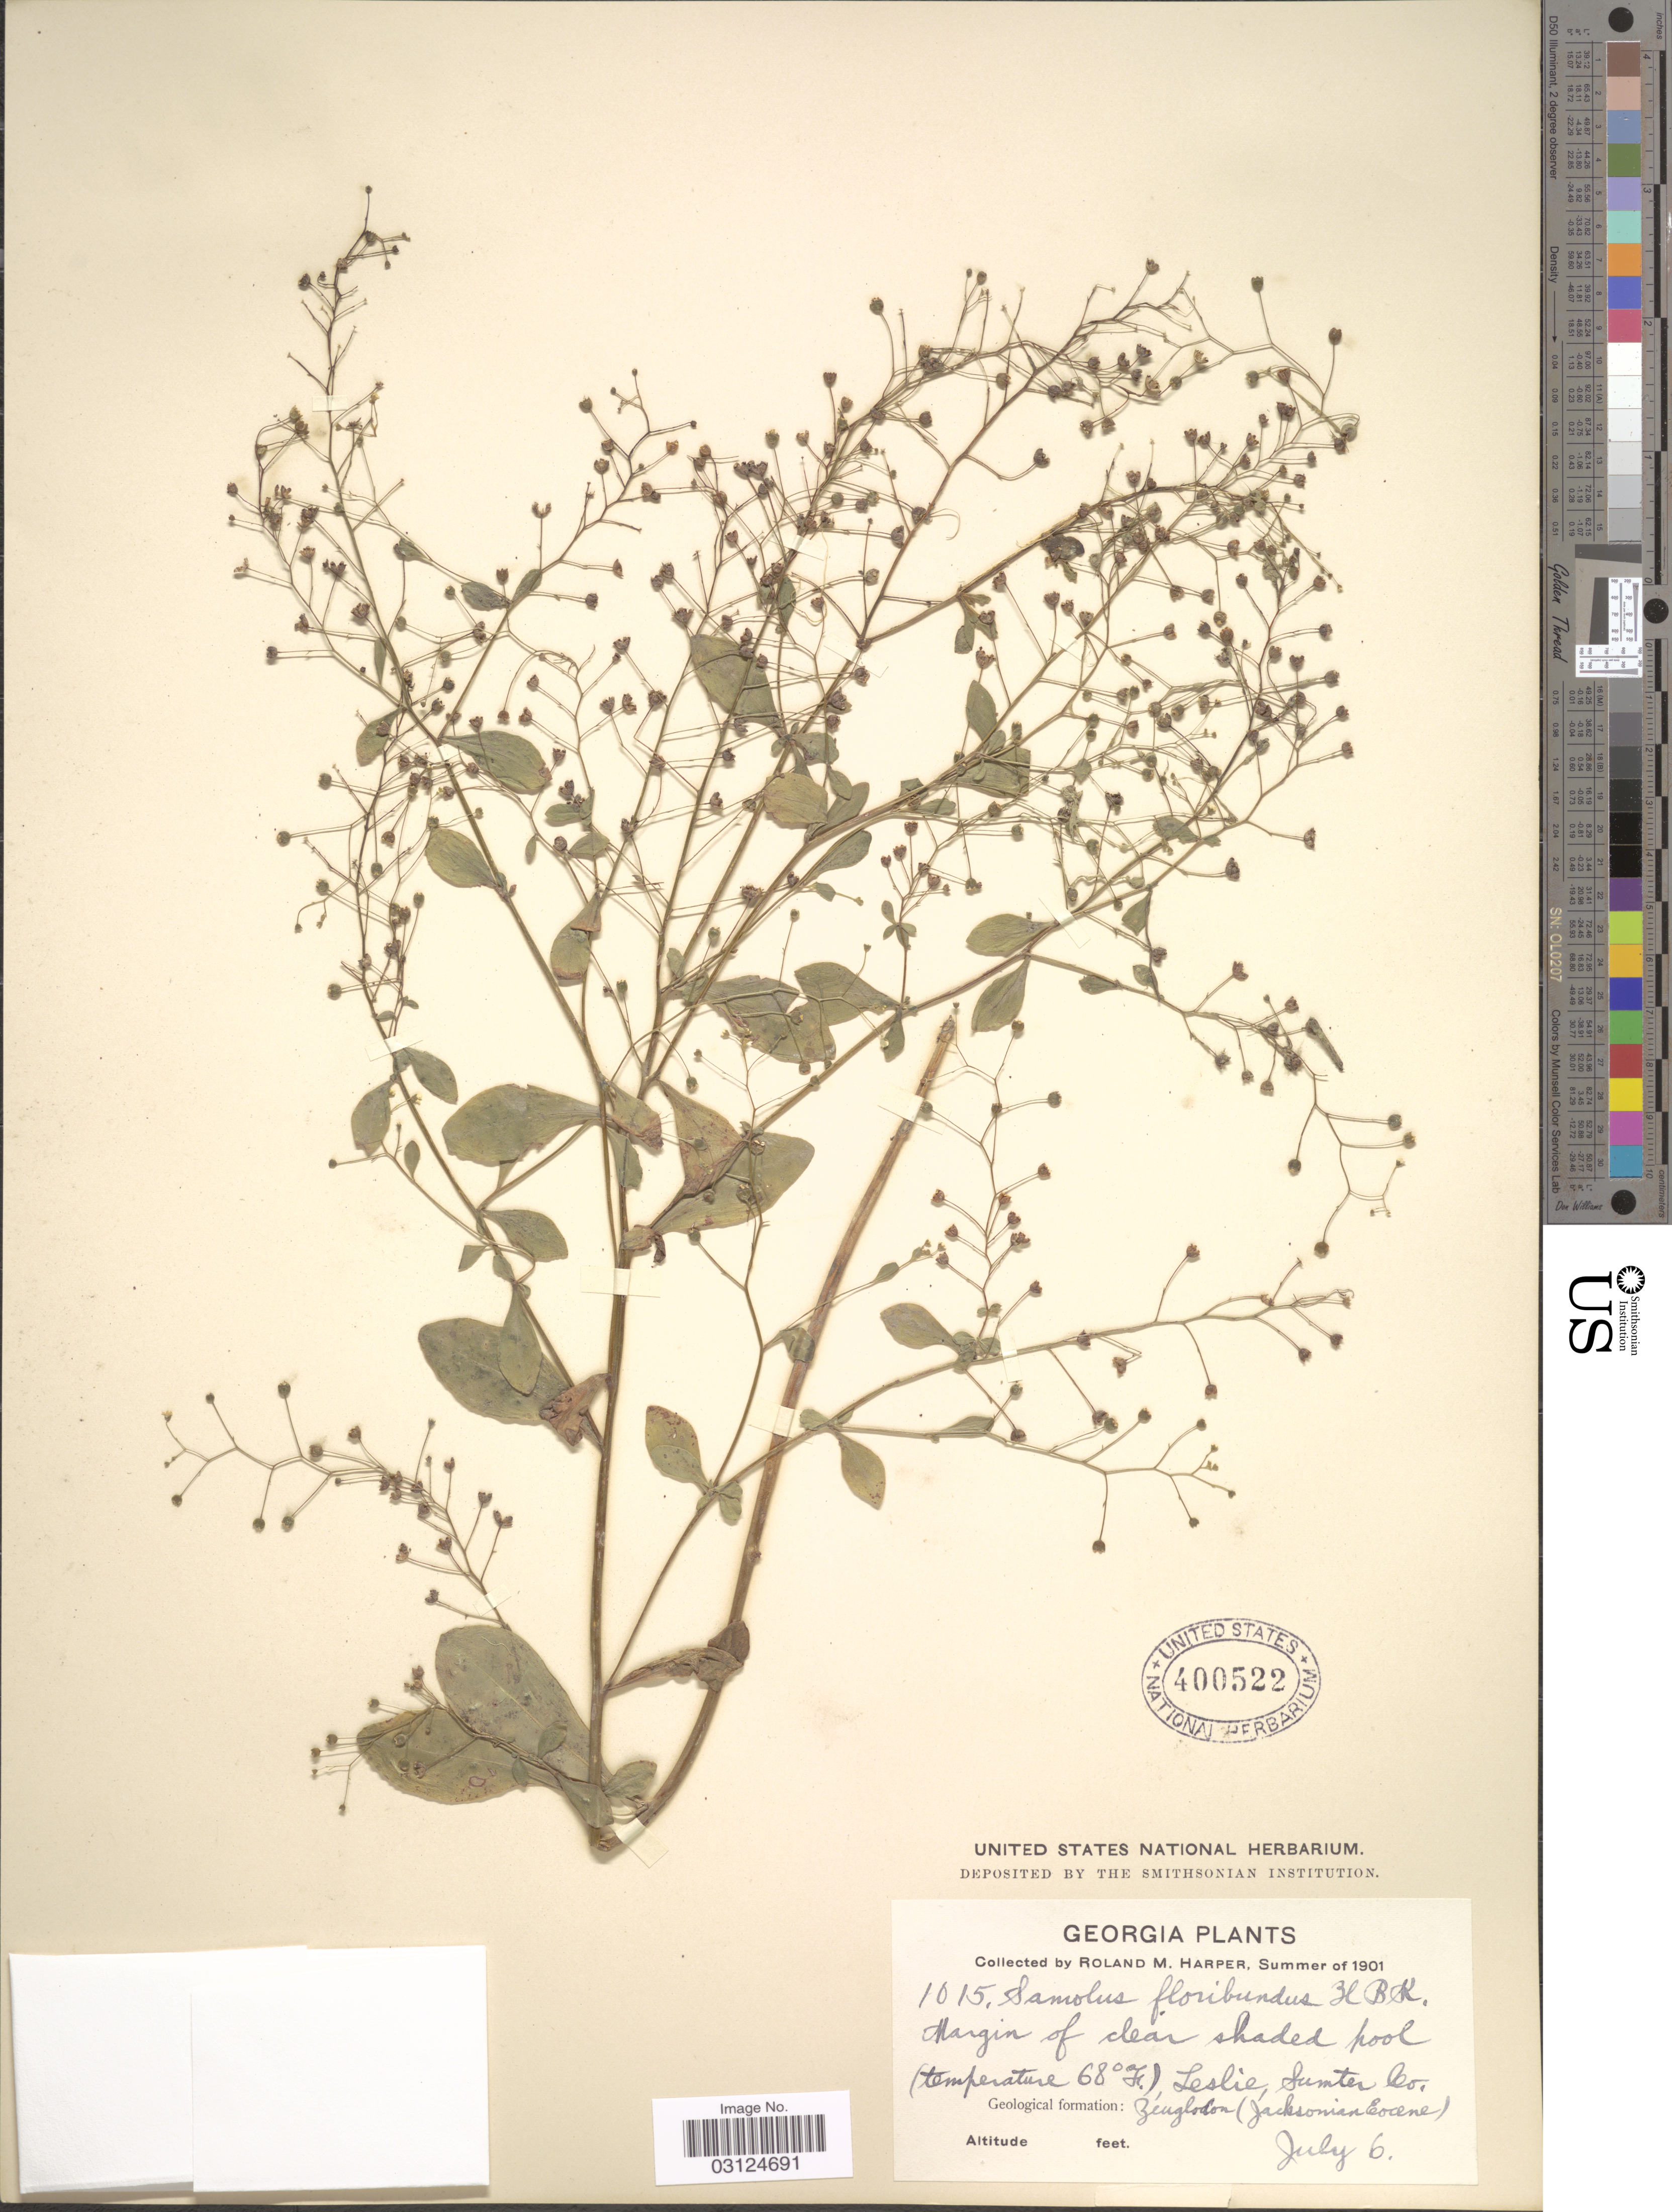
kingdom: Plantae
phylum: Tracheophyta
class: Magnoliopsida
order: Ericales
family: Primulaceae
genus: Samolus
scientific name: Samolus parviflorus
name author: Raf.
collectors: R. M. Harper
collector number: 1015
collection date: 1901-07-06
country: United States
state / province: Georgia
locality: Margin of clear shaded pool. Leslie, Sumter Co.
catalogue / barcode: US 400522